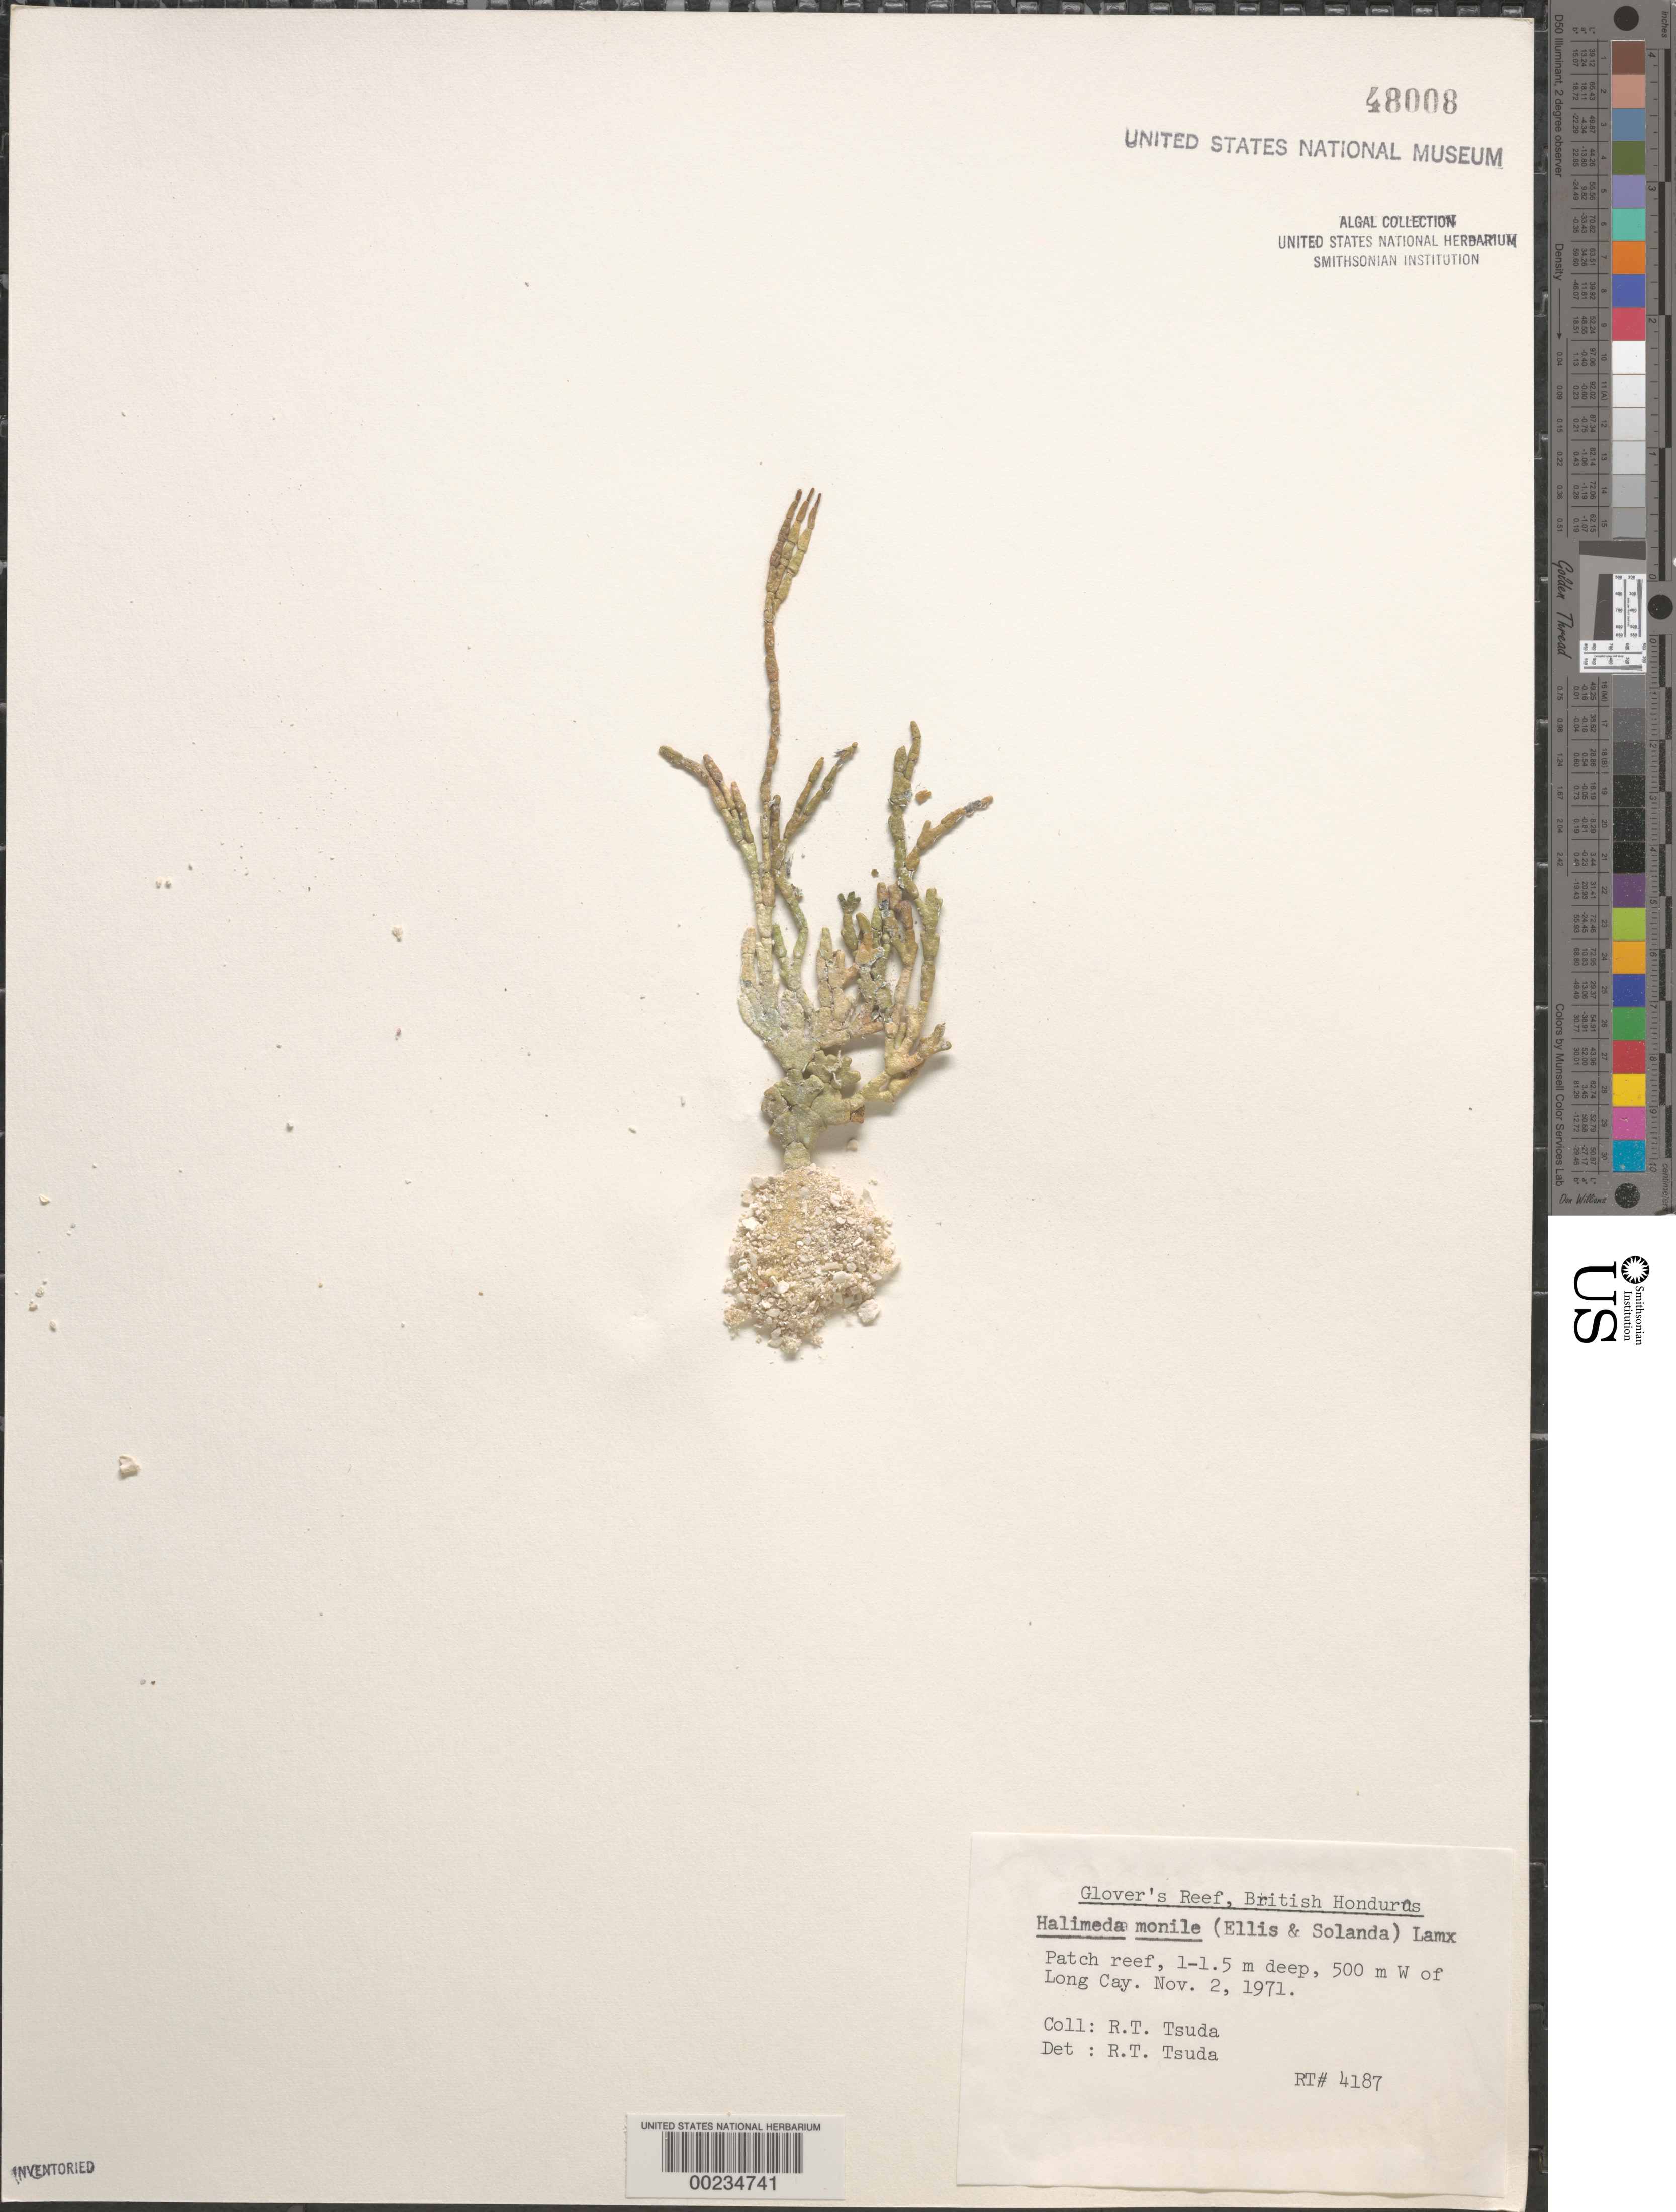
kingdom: Plantae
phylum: Chlorophyta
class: Ulvophyceae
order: Bryopsidales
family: Halimedaceae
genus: Halimeda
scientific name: Halimeda monile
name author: (J. Ellis & Sol.) J.V.Lamouroux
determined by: Tsuda, R. T.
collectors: R. Tsuda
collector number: Rt 4187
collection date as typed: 02 Nov 1971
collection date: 1971-11-02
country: Belize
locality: Glover's Reef, W of Long Cay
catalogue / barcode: US 48008